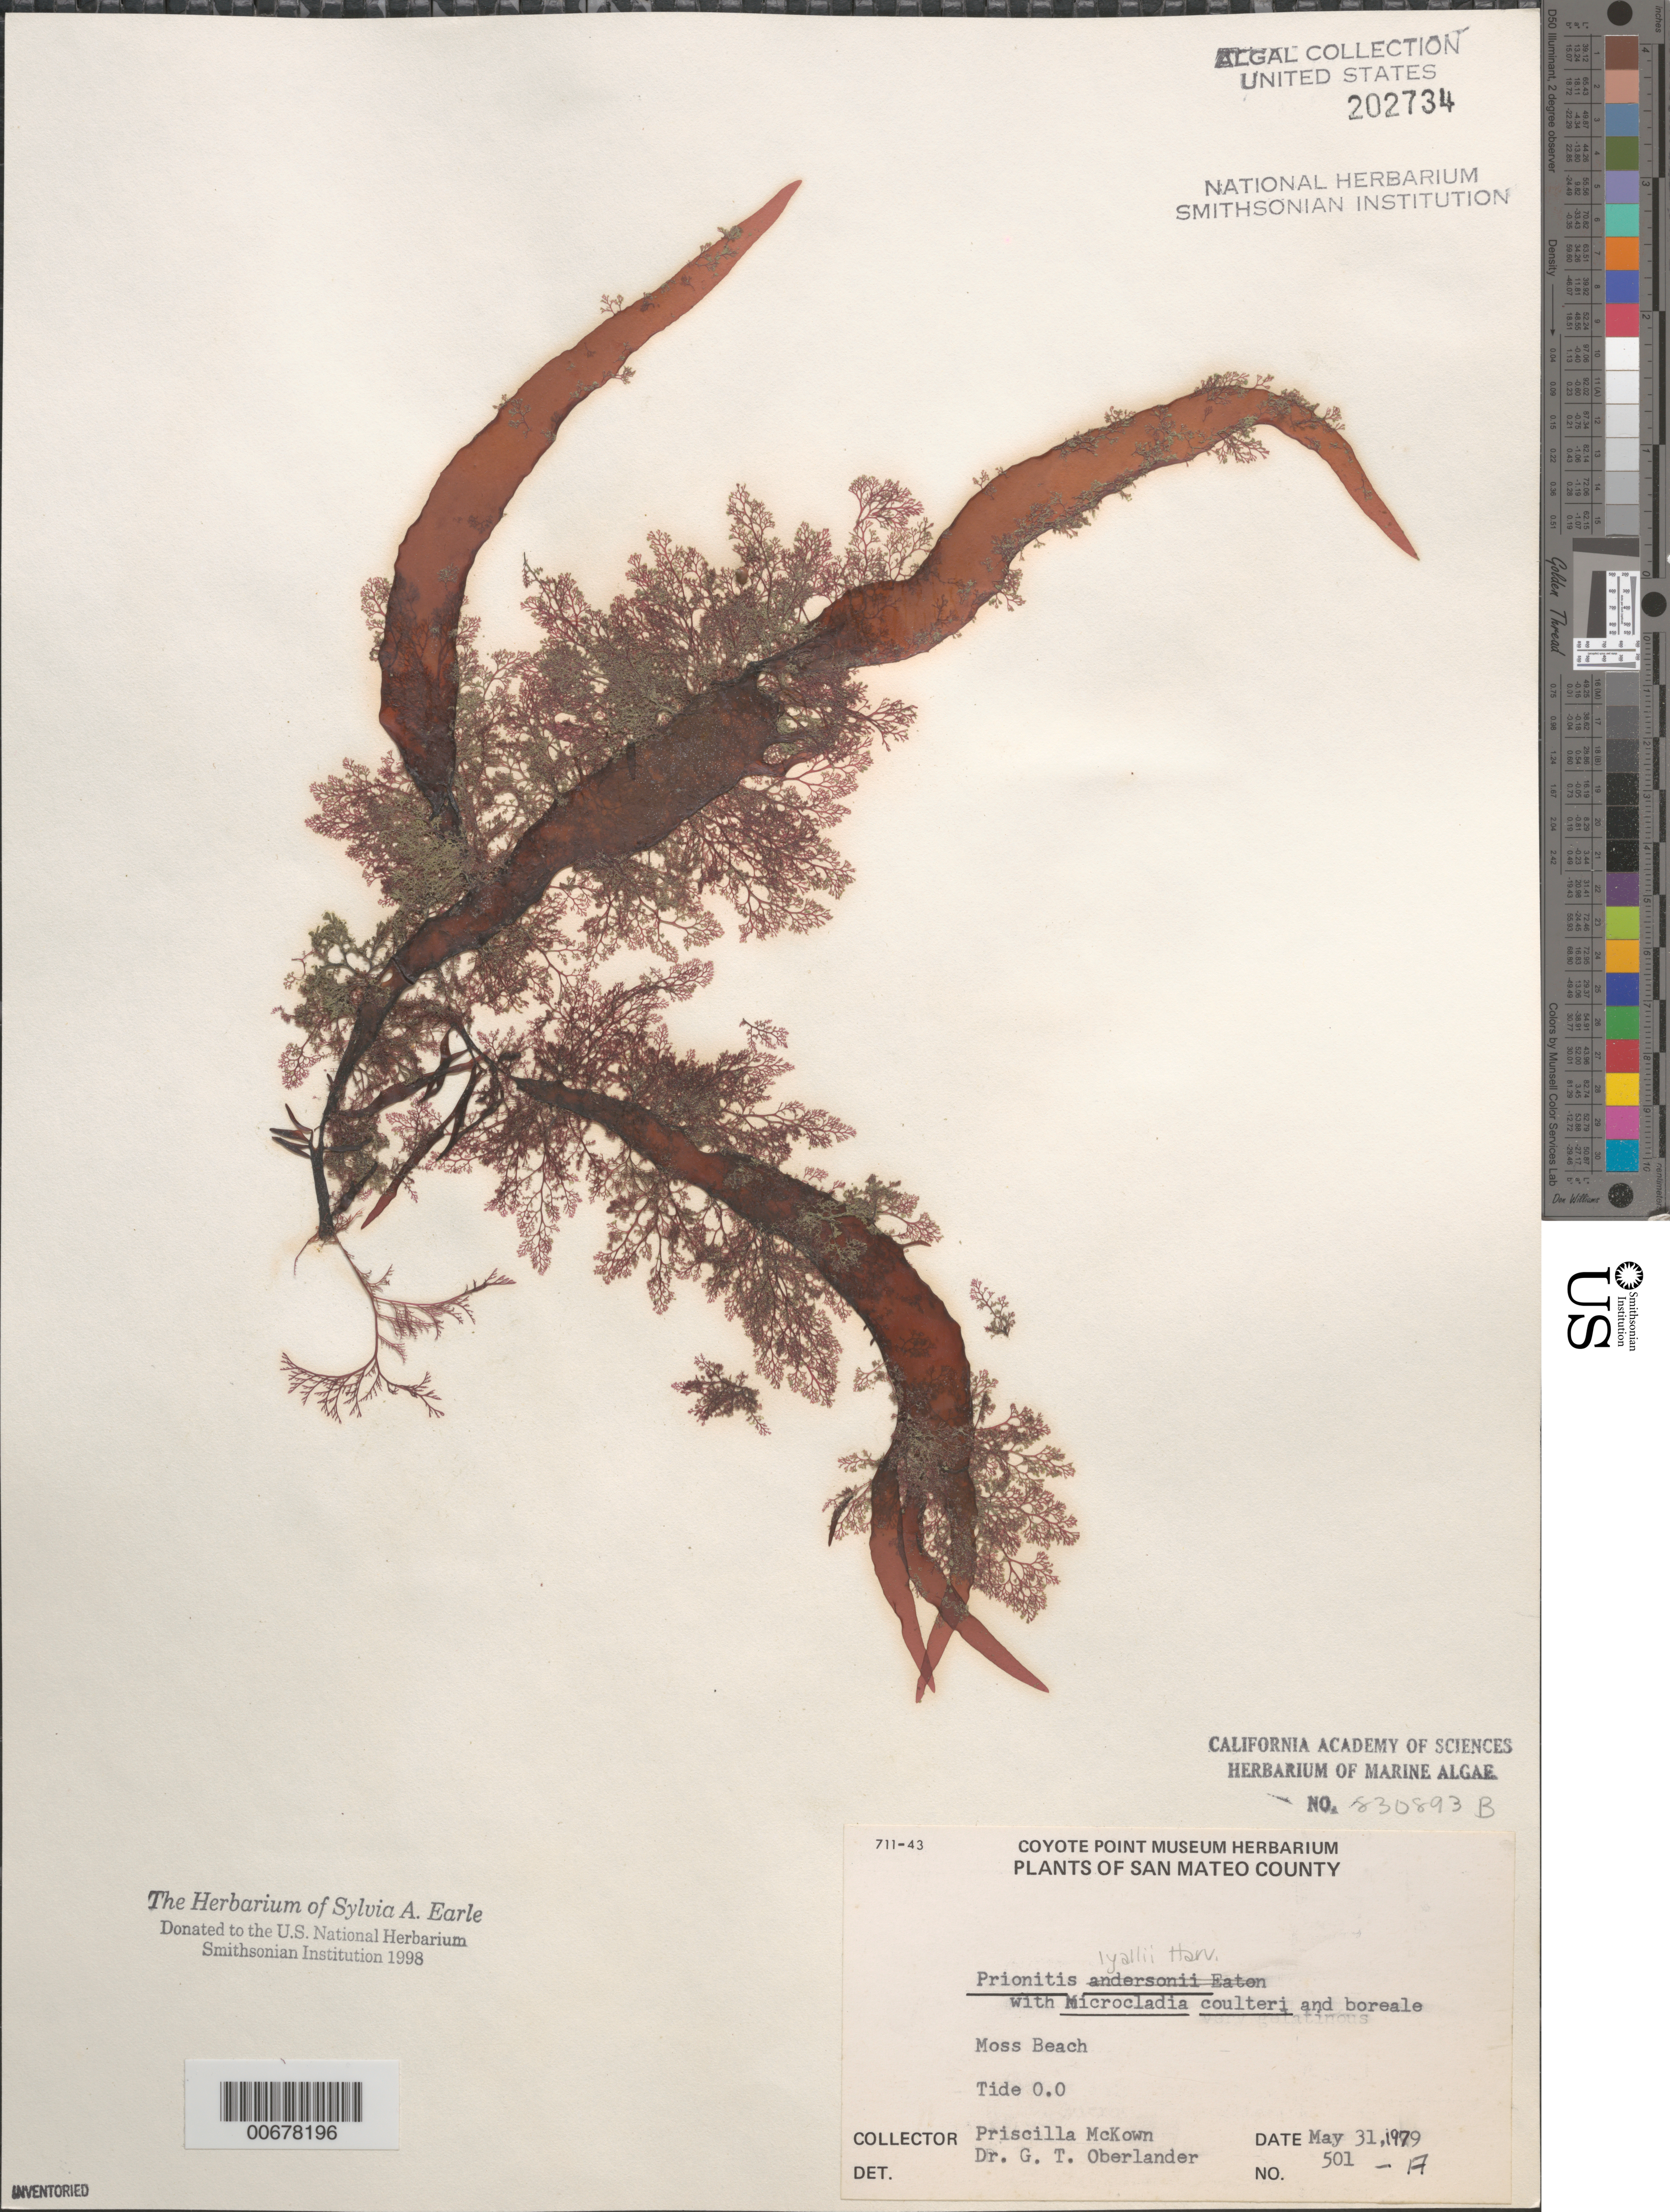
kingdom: Plantae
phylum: Rhodophyta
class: Florideophyceae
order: Cryptonemiales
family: Cryptonemiaceae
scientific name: Prionitis sternbergii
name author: (C. Agardh) J. Agardh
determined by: Algae name updating Project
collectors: P. McKown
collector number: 501A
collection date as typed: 31 May 1979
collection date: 1979-05-31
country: United States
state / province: California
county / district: San Mateo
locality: Moss Beach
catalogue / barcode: US 202734